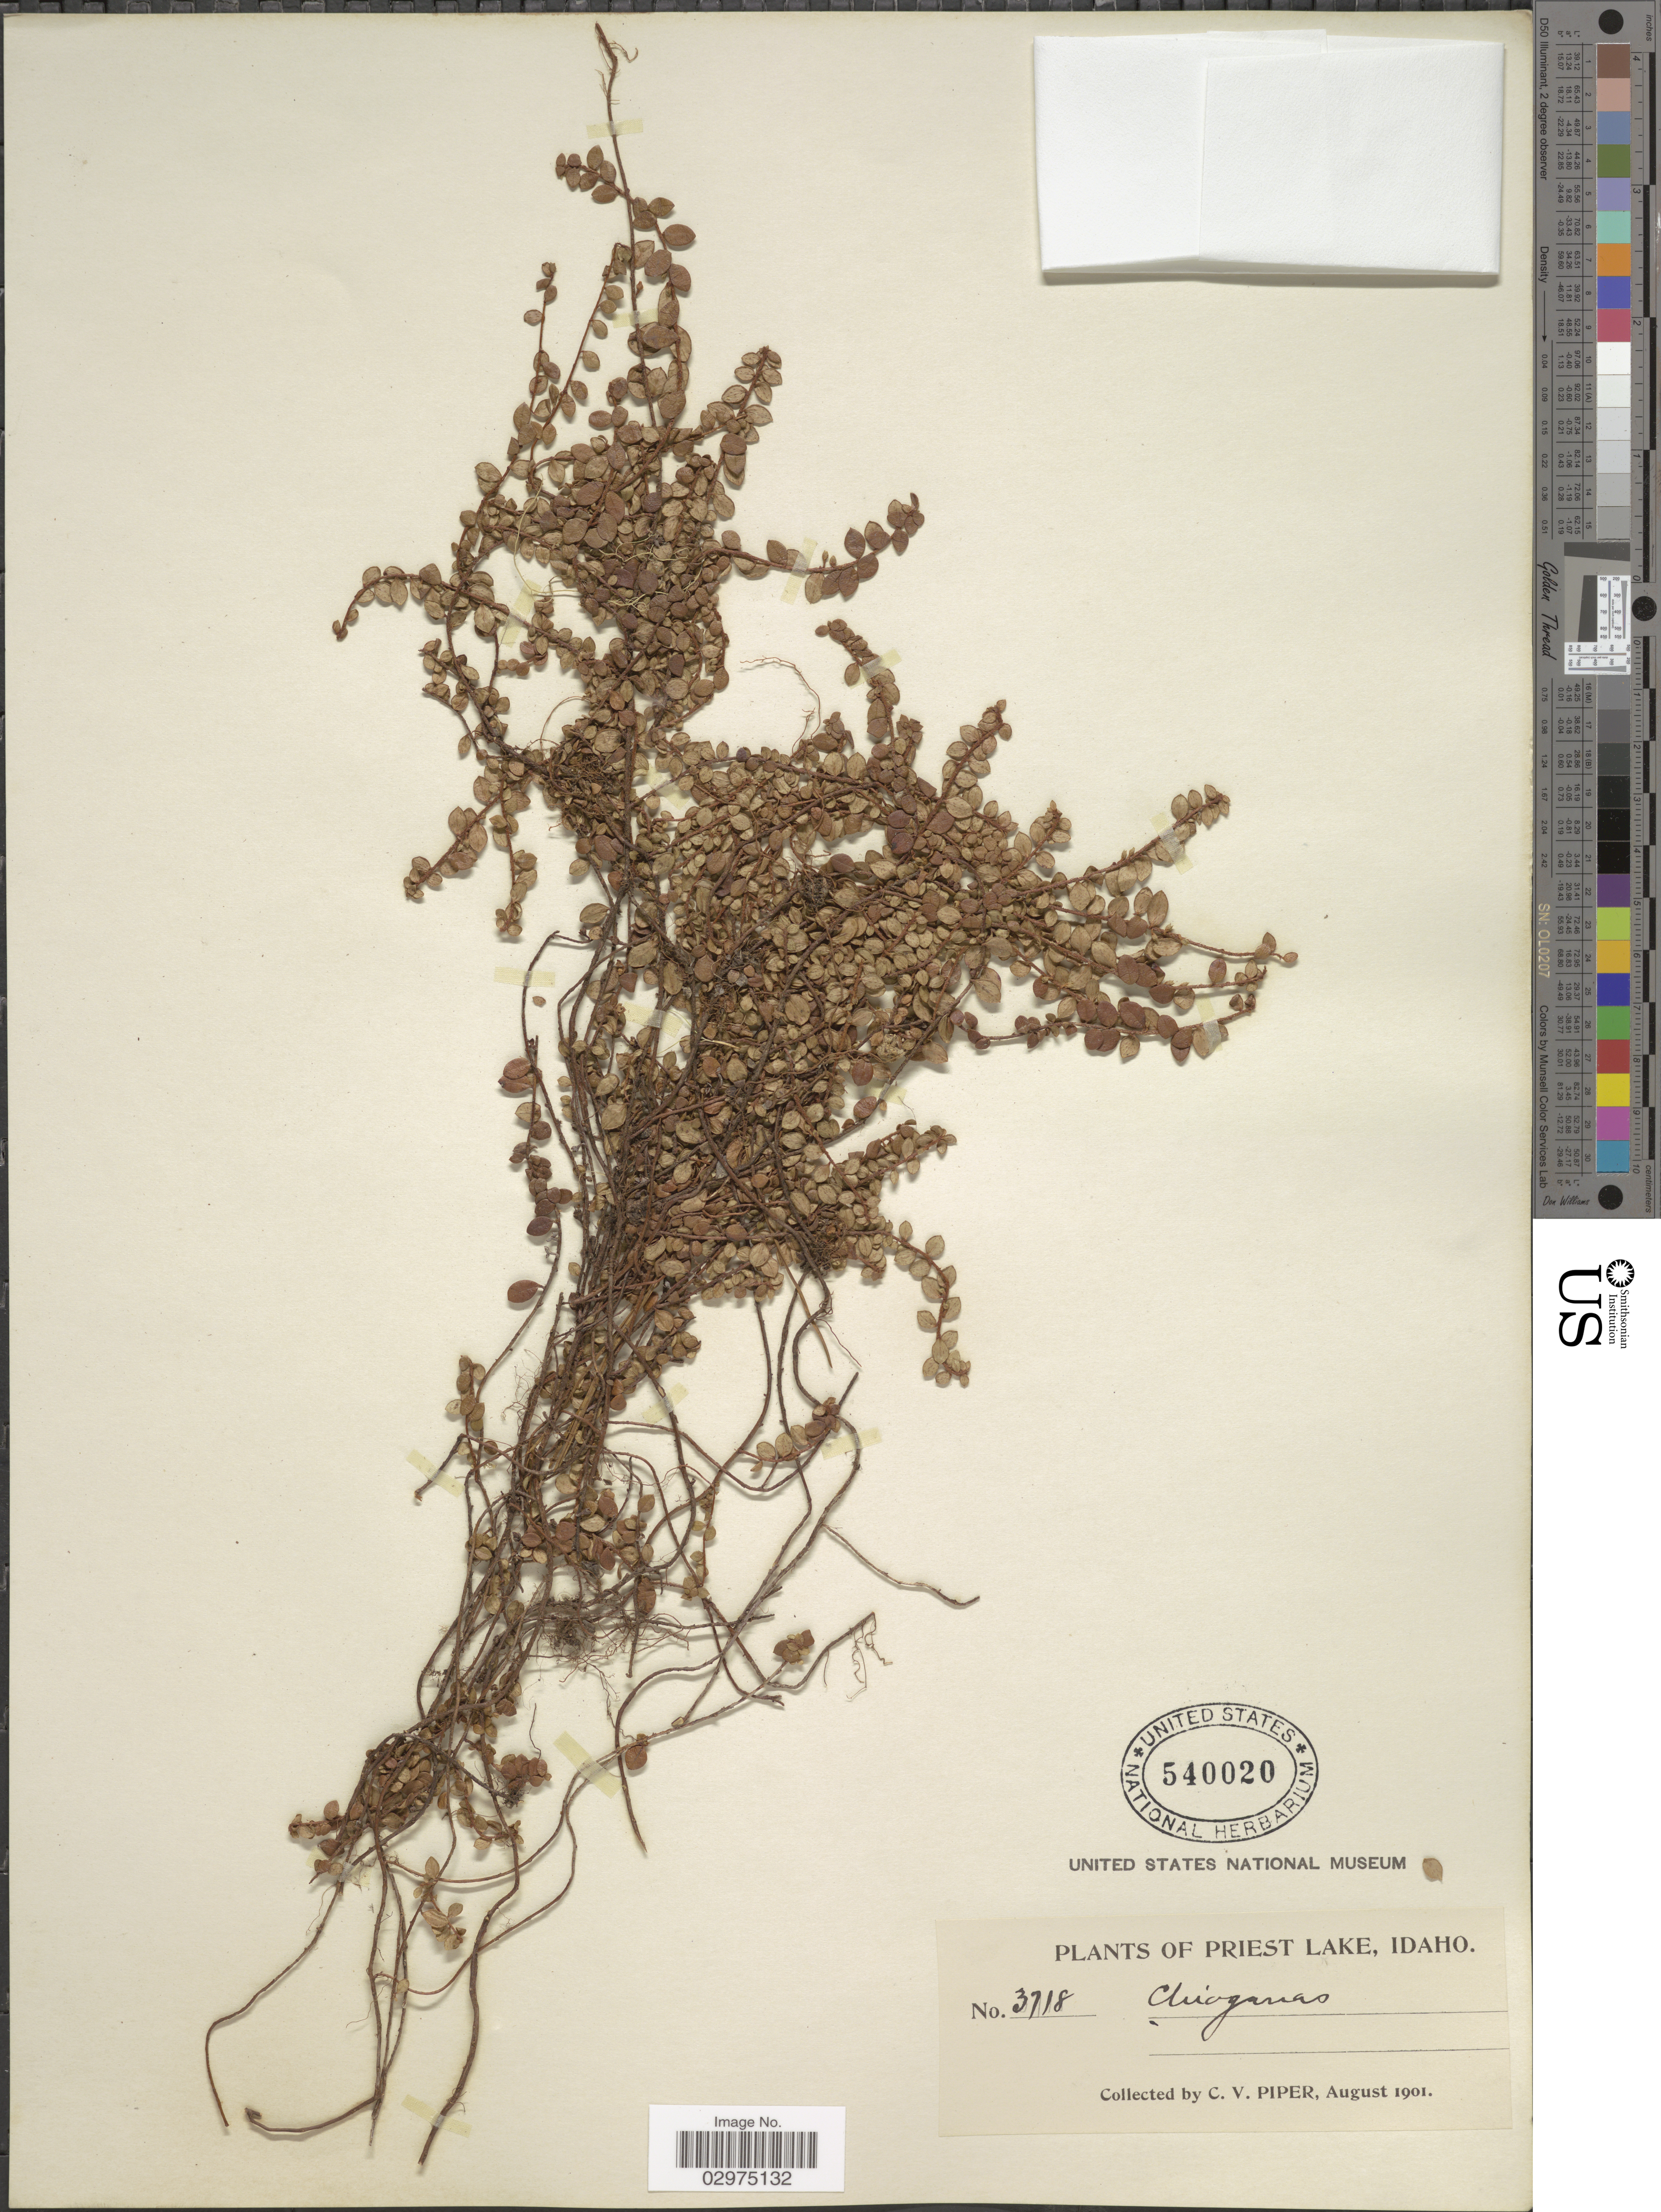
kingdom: Plantae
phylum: Tracheophyta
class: Magnoliopsida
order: Ericales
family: Ericaceae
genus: Gaultheria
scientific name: Gaultheria hispidula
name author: (L.) Muhl. ex Bigelow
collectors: C. V. Piper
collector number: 3718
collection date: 1901-08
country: United States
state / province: Idaho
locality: Priest Lake.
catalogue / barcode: US 540020